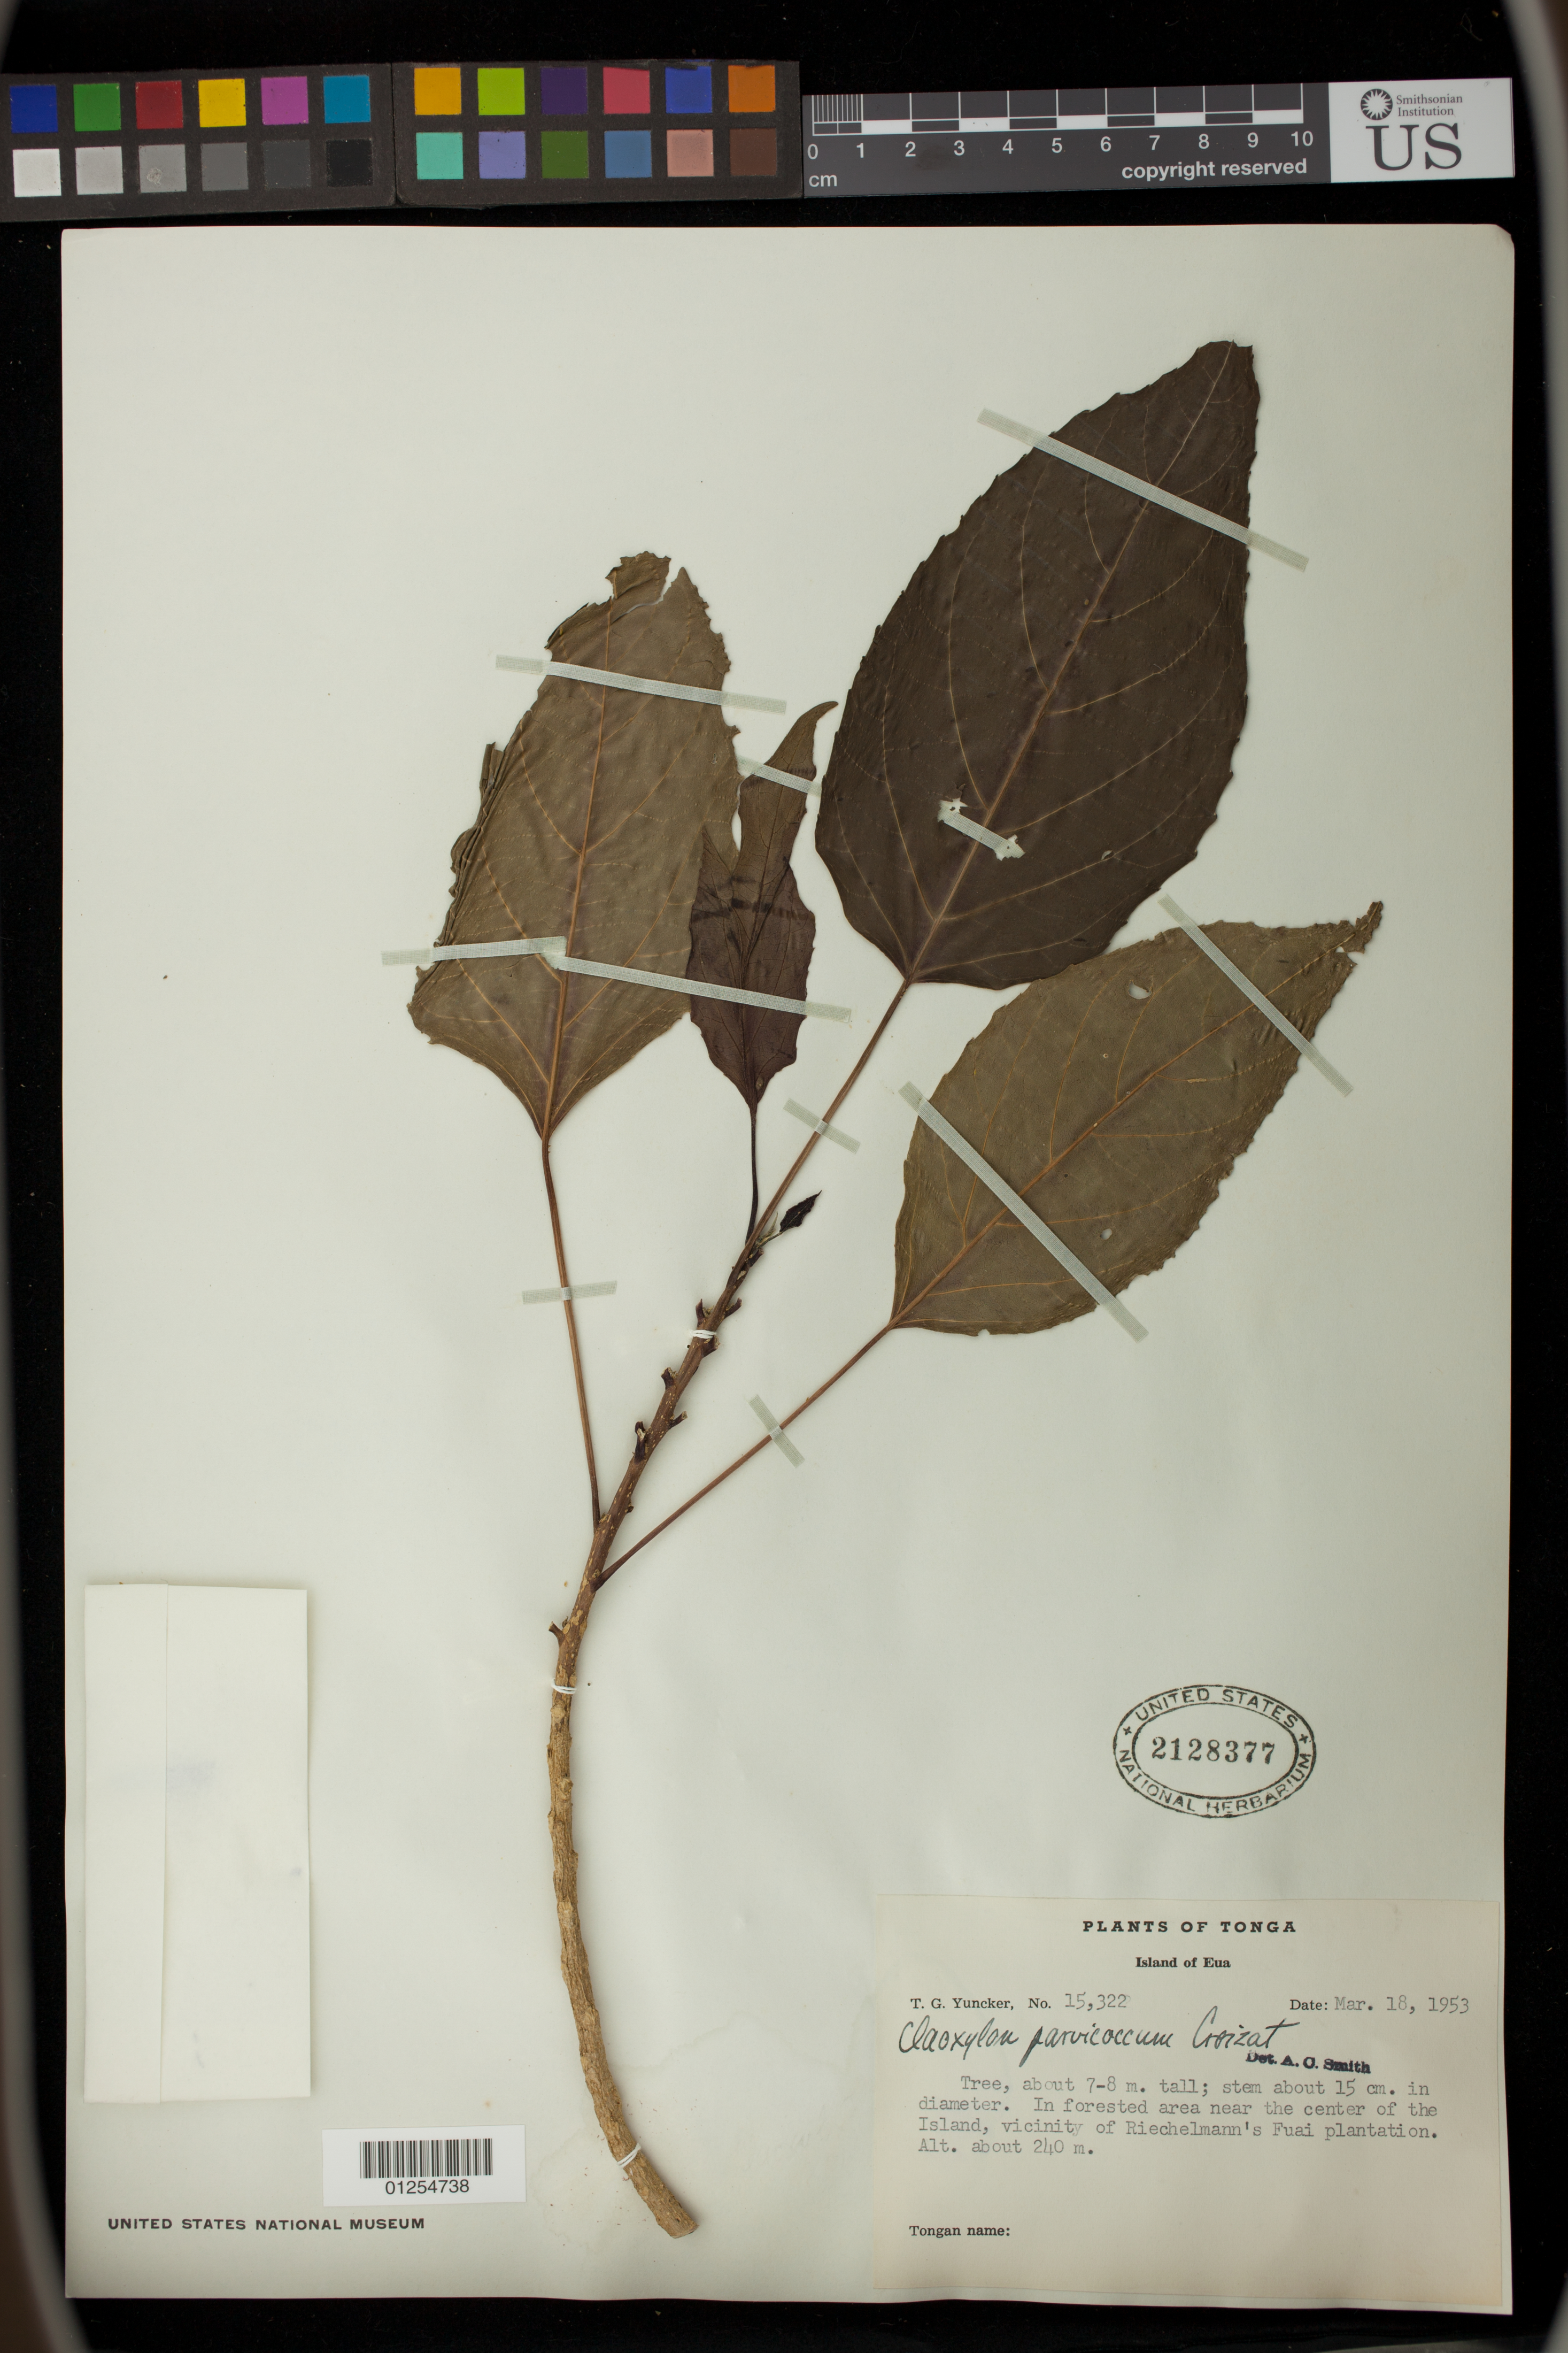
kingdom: Plantae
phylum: Tracheophyta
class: Magnoliopsida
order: Malpighiales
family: Euphorbiaceae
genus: Claoxylon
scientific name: Claoxylon parvicoccum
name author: Croizat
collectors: T. G. Yuncker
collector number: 15322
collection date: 1953-03-18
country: Tonga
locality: Island of Eua. In forested area near the center of the Island, vicinity of Riechelmann's Fuai plantation.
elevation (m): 240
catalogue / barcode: US 2128377